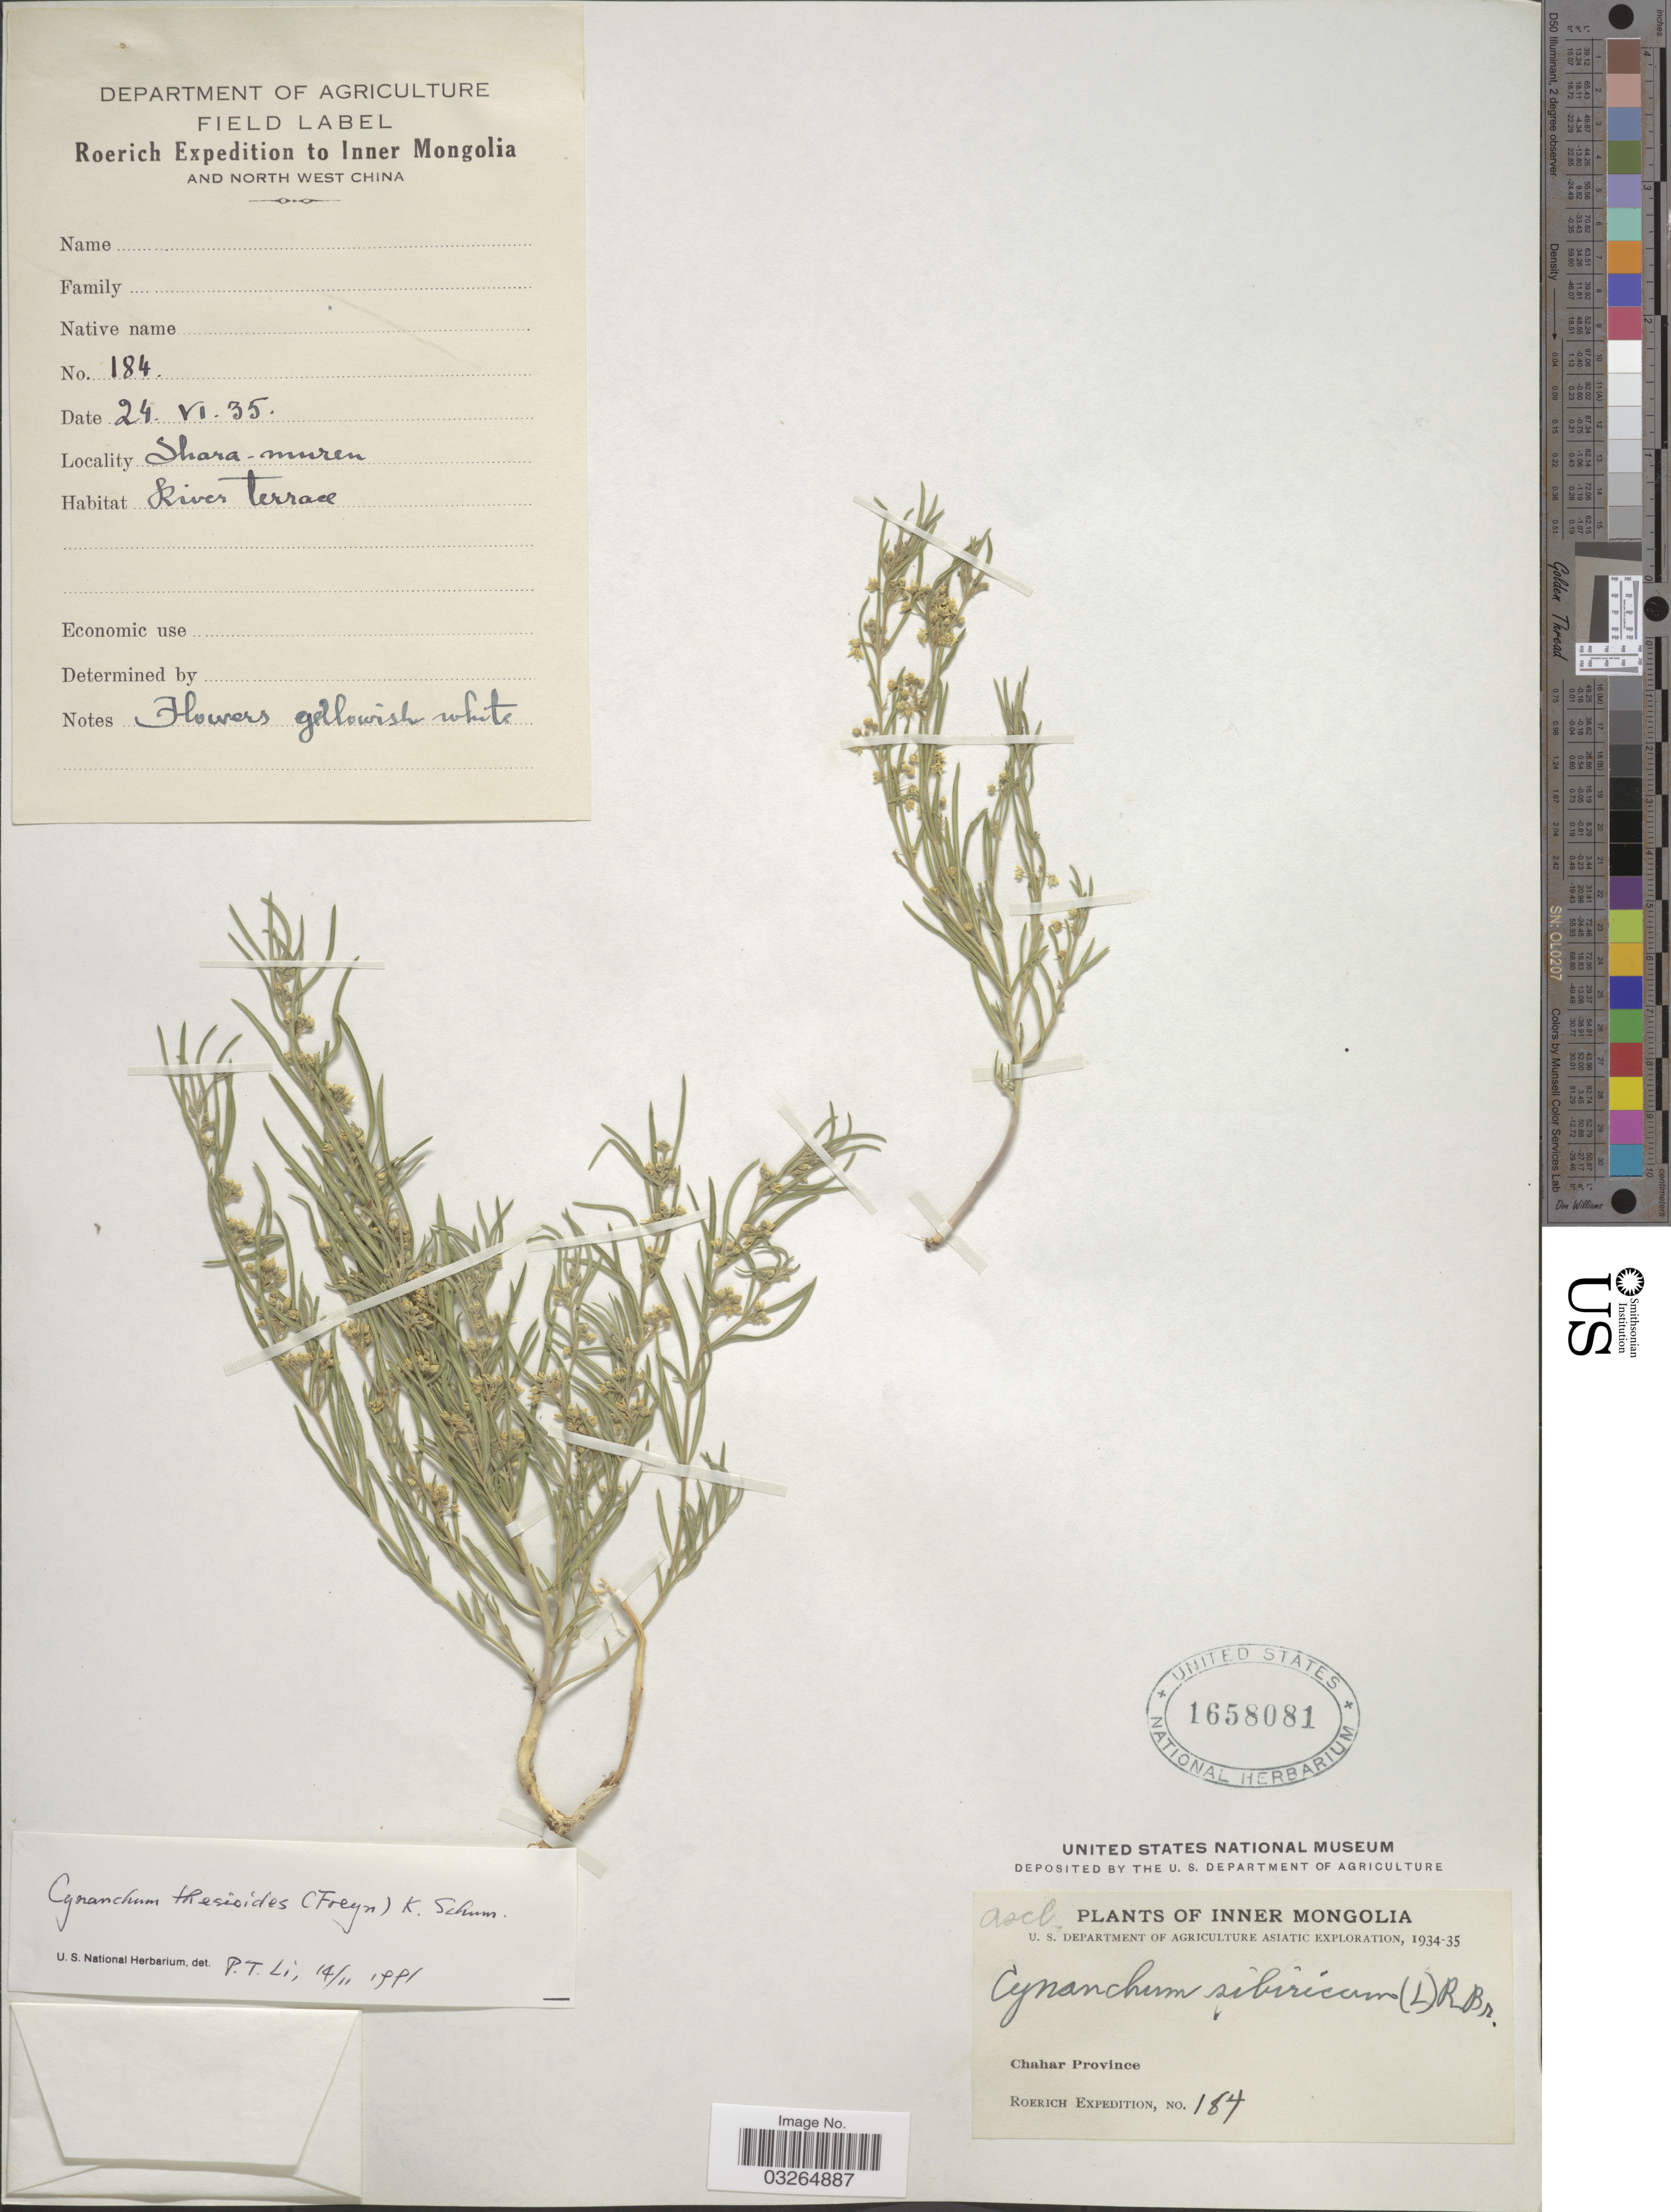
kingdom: Plantae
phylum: Tracheophyta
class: Magnoliopsida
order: Gentianales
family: Apocynaceae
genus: Cynanchum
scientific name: Cynanchum thesioides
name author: (Freyn) K. Schum.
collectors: Roerich Expedition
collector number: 184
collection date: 1935-06-24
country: China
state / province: Nei Monggol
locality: North West China. Shara-muren Chahar Province. Inner Mongolia.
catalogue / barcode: US 1658081